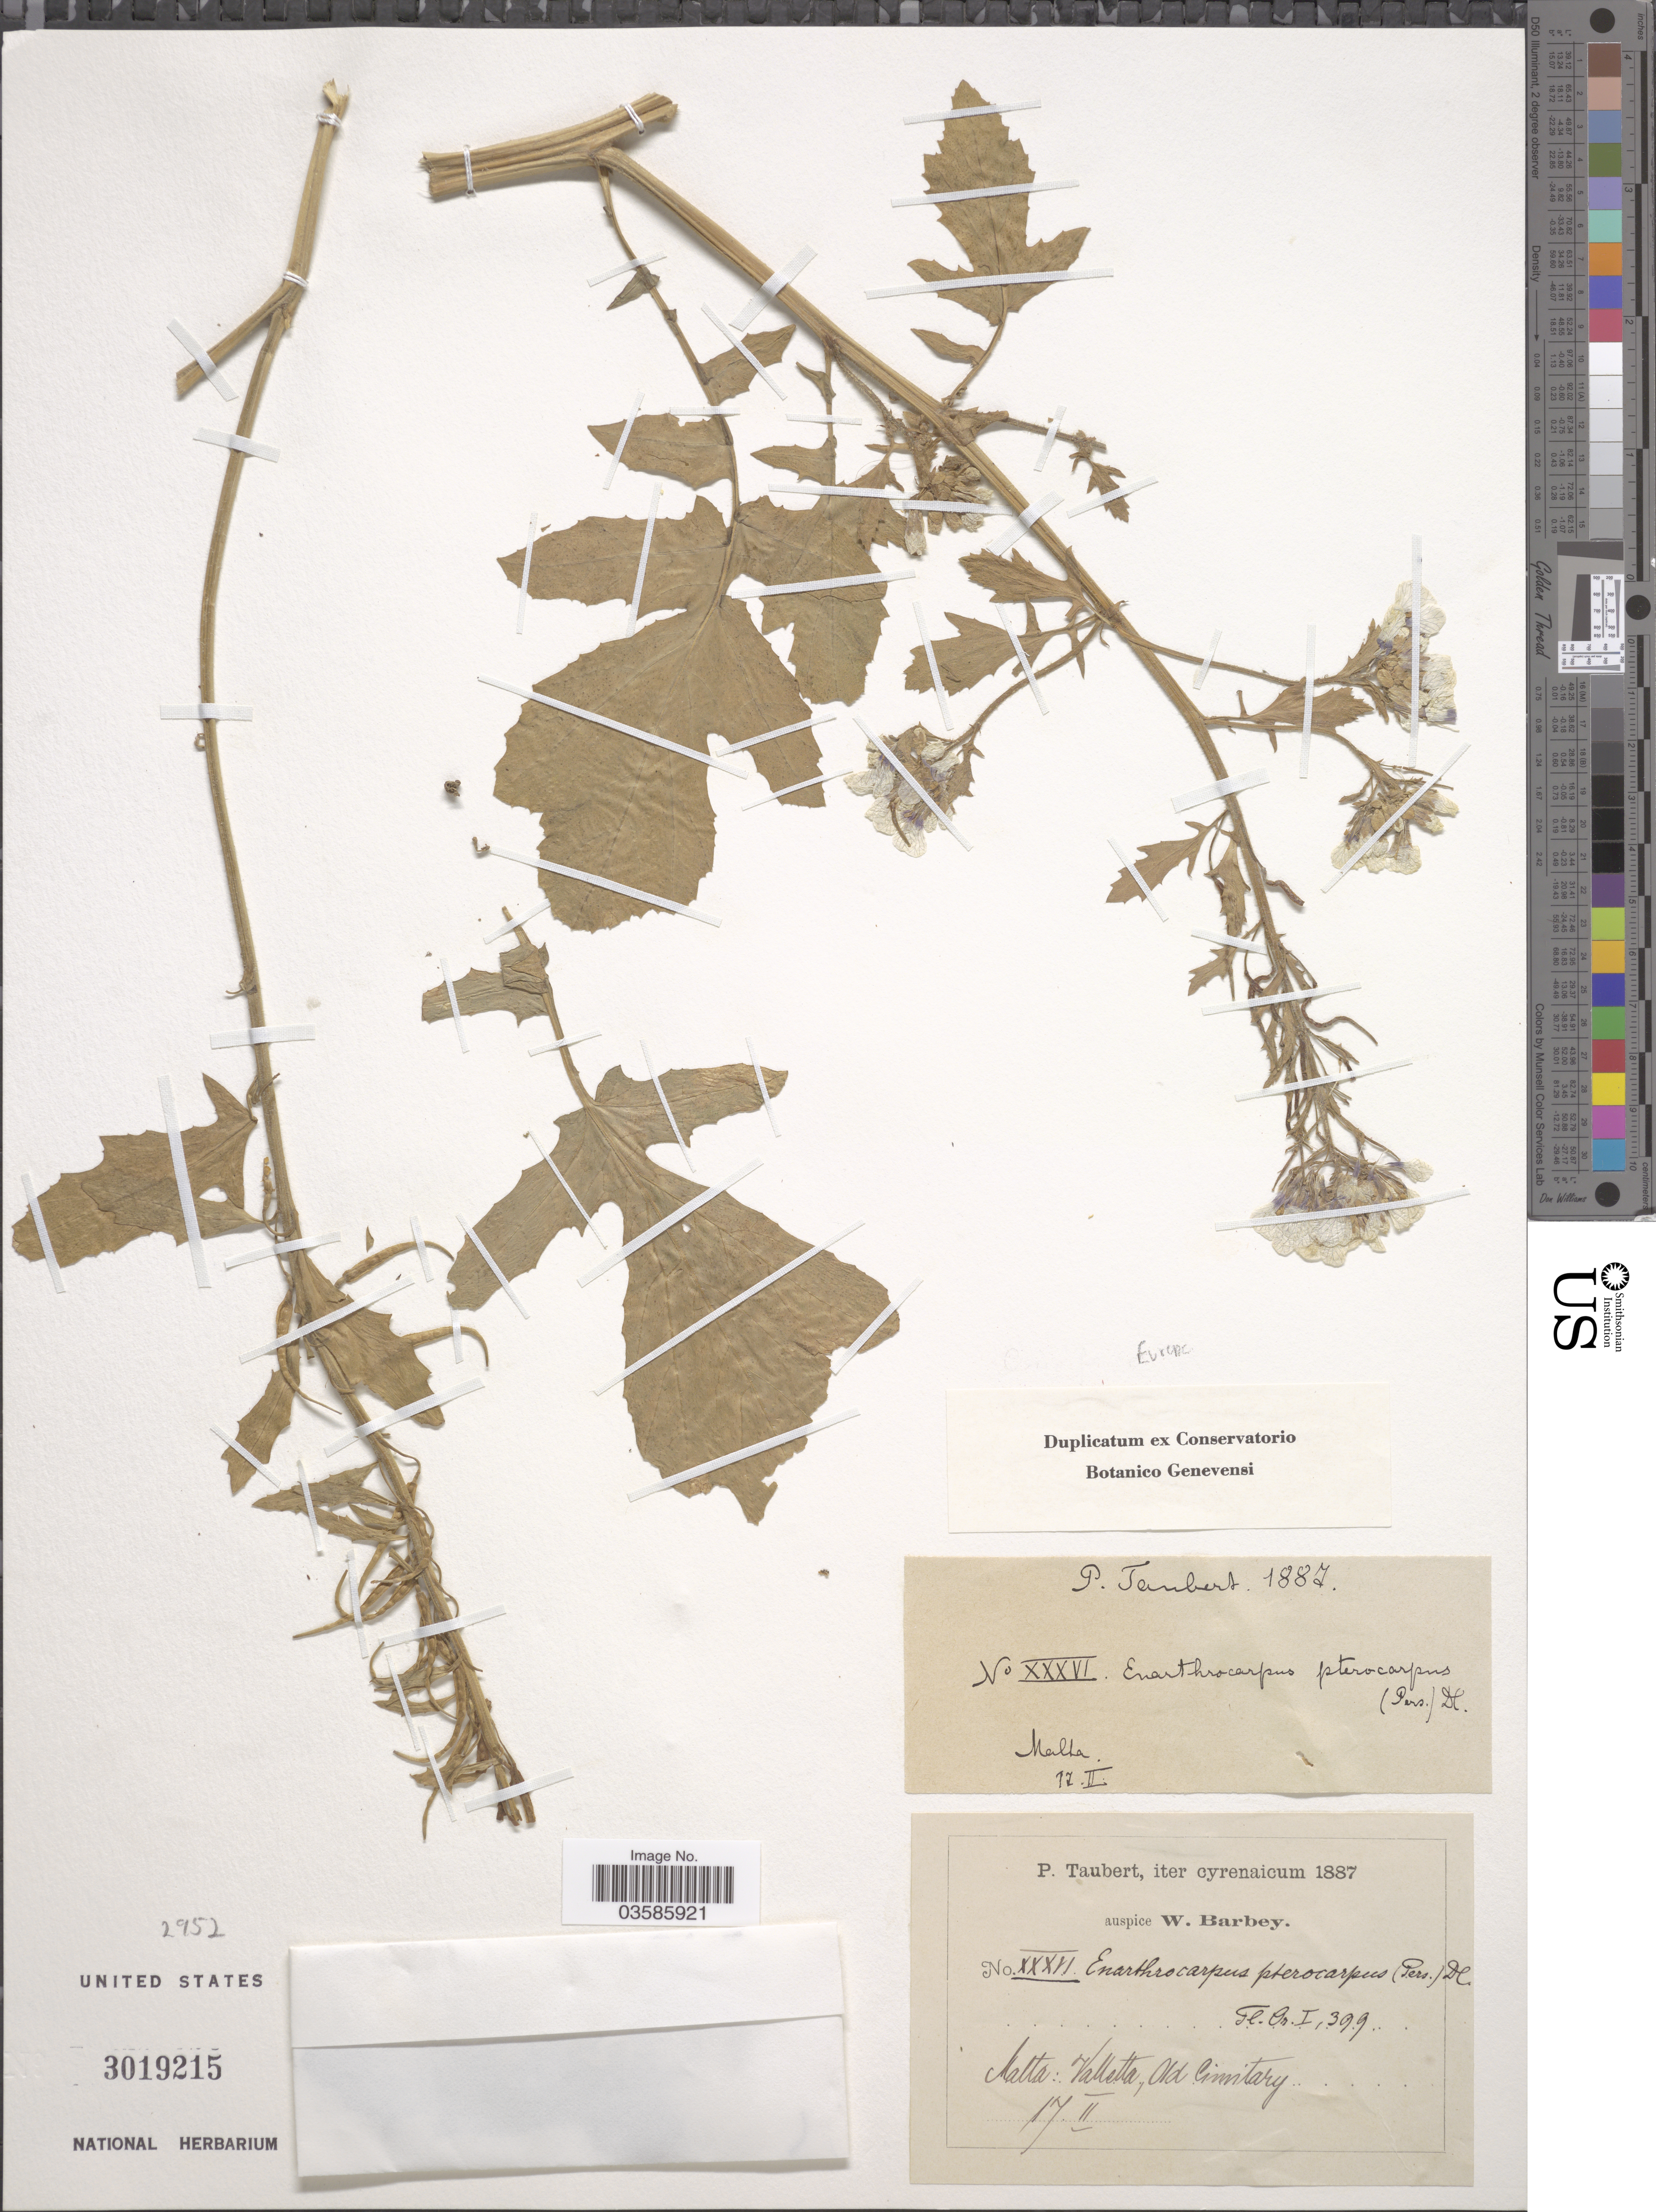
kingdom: Plantae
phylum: Tracheophyta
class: Magnoliopsida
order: Brassicales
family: Brassicaceae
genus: Diplotaxis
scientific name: Diplotaxis erucoides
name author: (L.) DC.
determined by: Mifsud, Stephen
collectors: P. H. W. Taubert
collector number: XXXVI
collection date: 1887-02-17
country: Malta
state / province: Valletta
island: Malta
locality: Iter cyrenaicum. Malta: Valletta, Old Cimitary. Europe.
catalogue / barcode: US 3019215